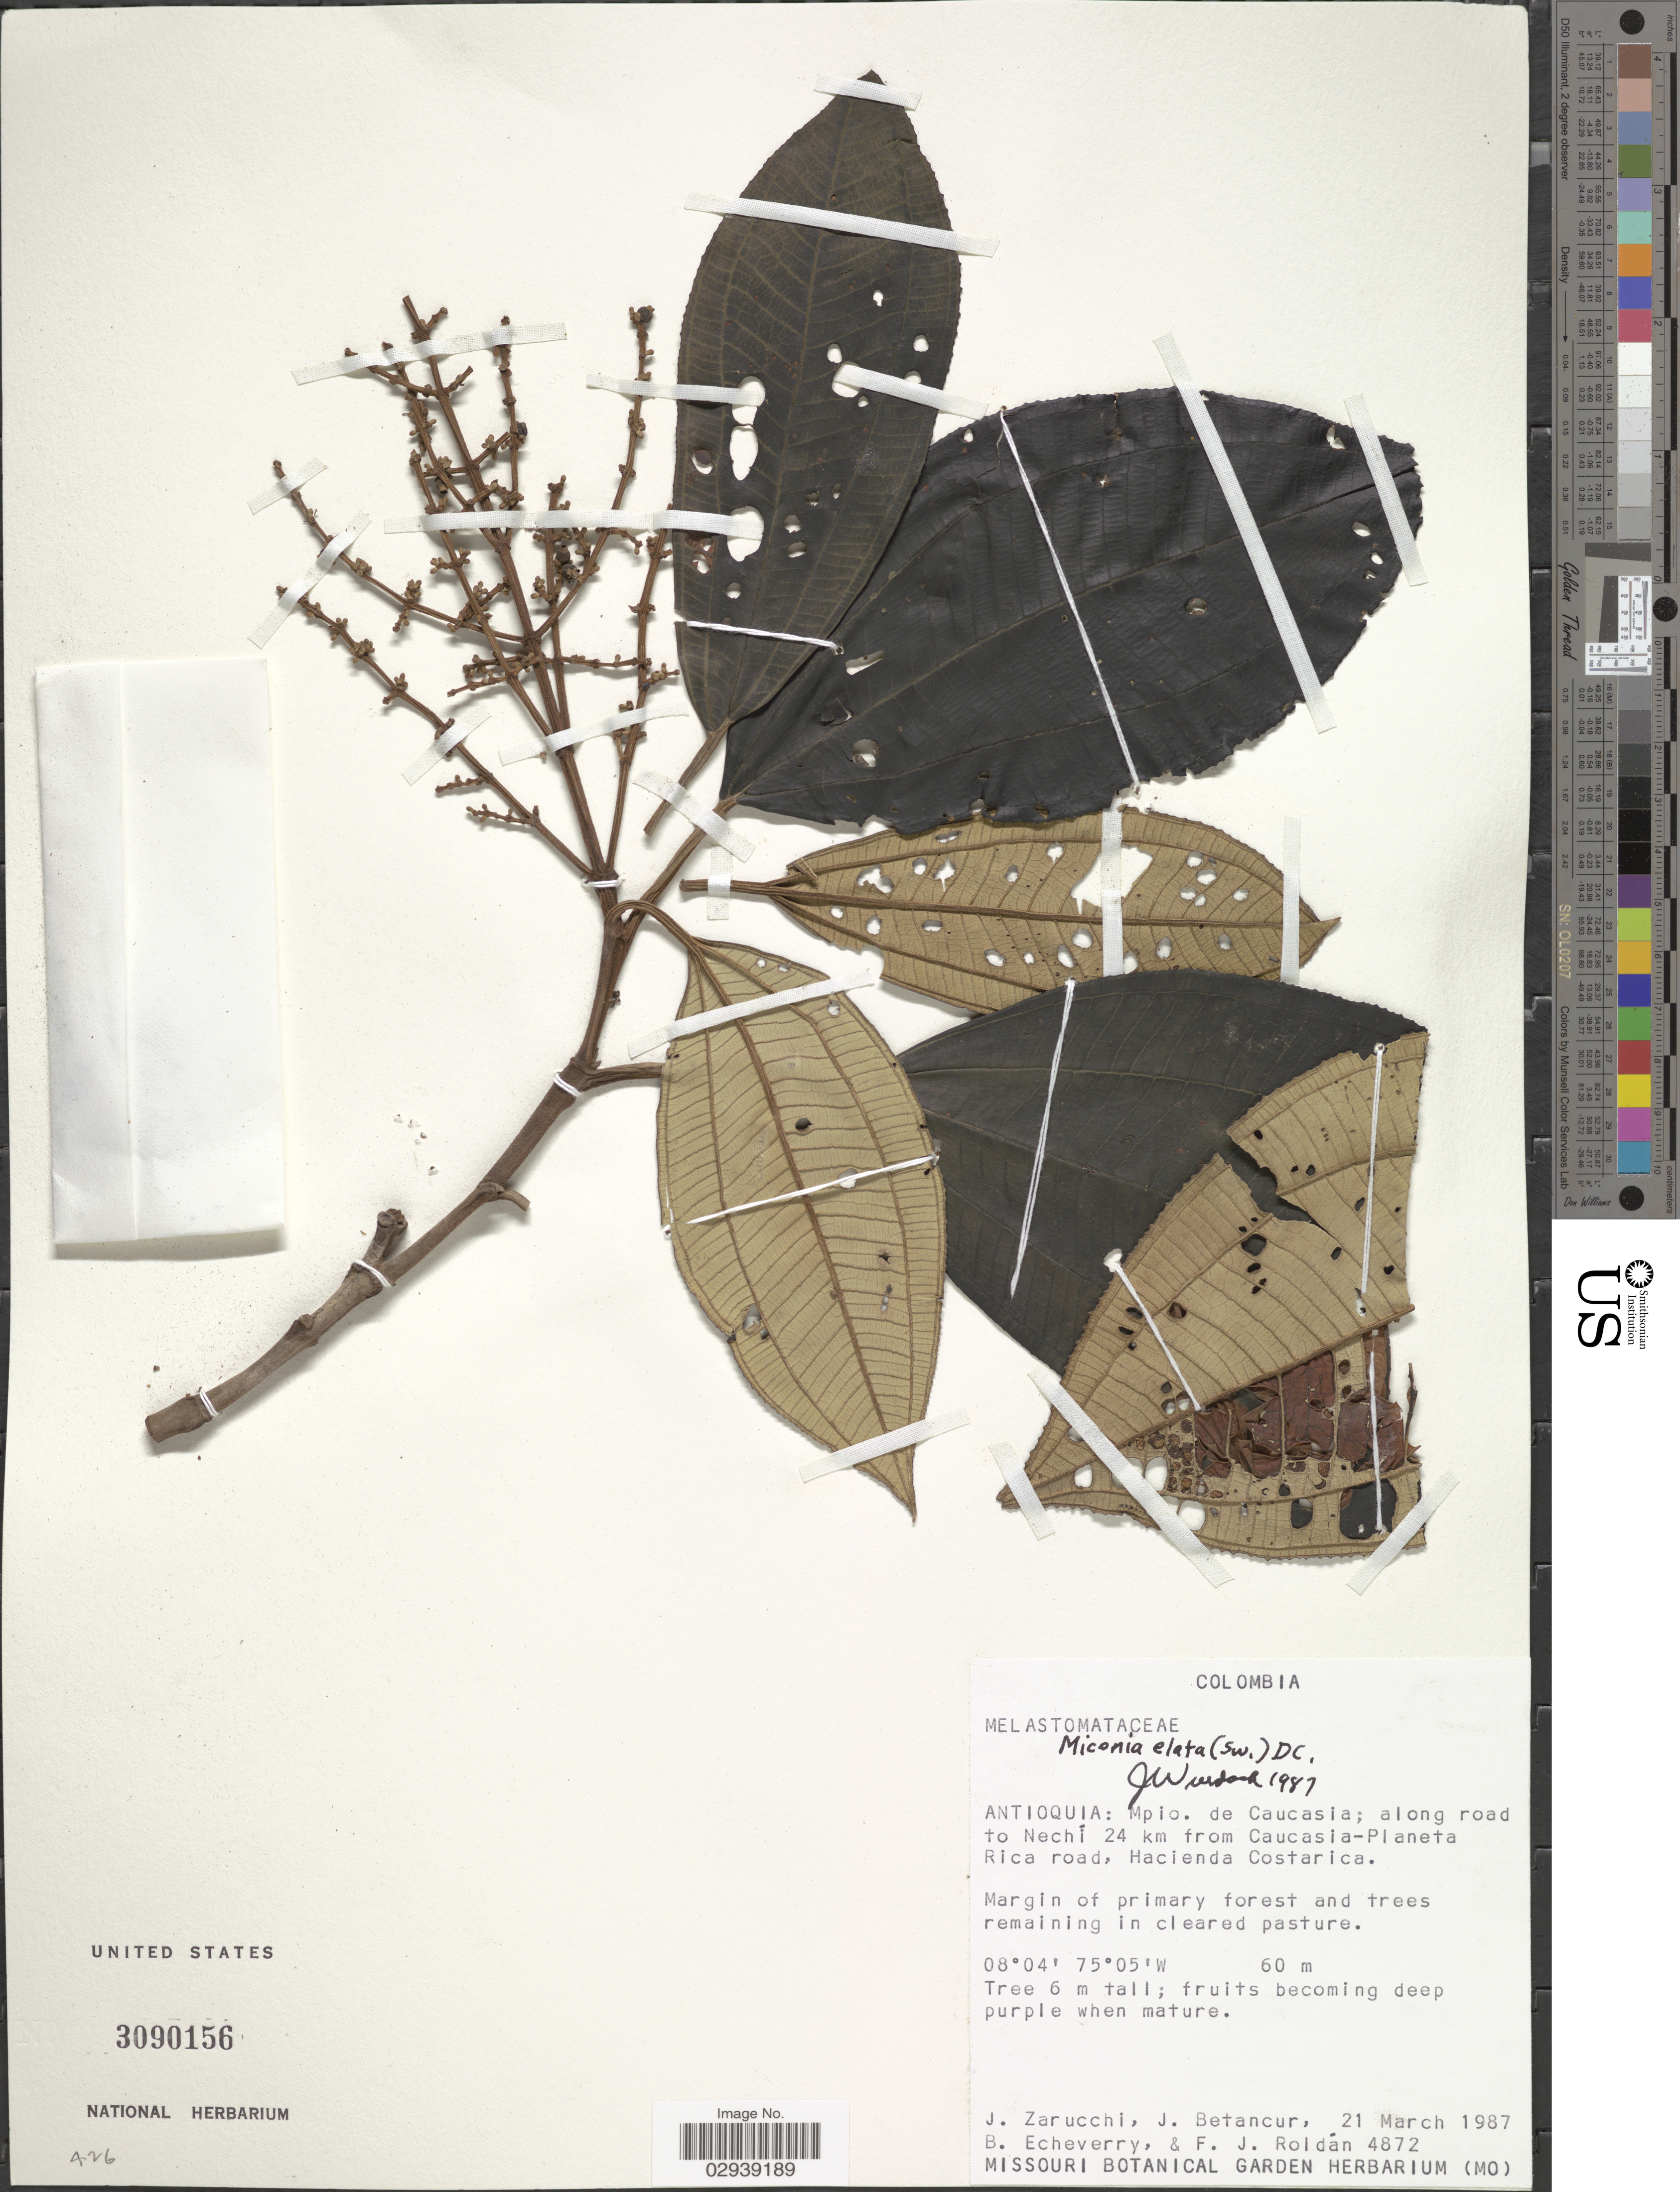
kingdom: Plantae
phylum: Tracheophyta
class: Magnoliopsida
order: Myrtales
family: Melastomataceae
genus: Miconia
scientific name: Miconia elata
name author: (Sw.) DC.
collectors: J. L. Zarucchi, J. Betancur, B. Echeverry & F. J. Roldán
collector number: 4872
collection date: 1987-03-21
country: Colombia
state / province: Antioquia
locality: Mpio. de Caucasia; along road to Nechí 24 km from Caucasia-Planeta Rica road, Hacienda Costarica.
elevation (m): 60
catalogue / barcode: US 3090156